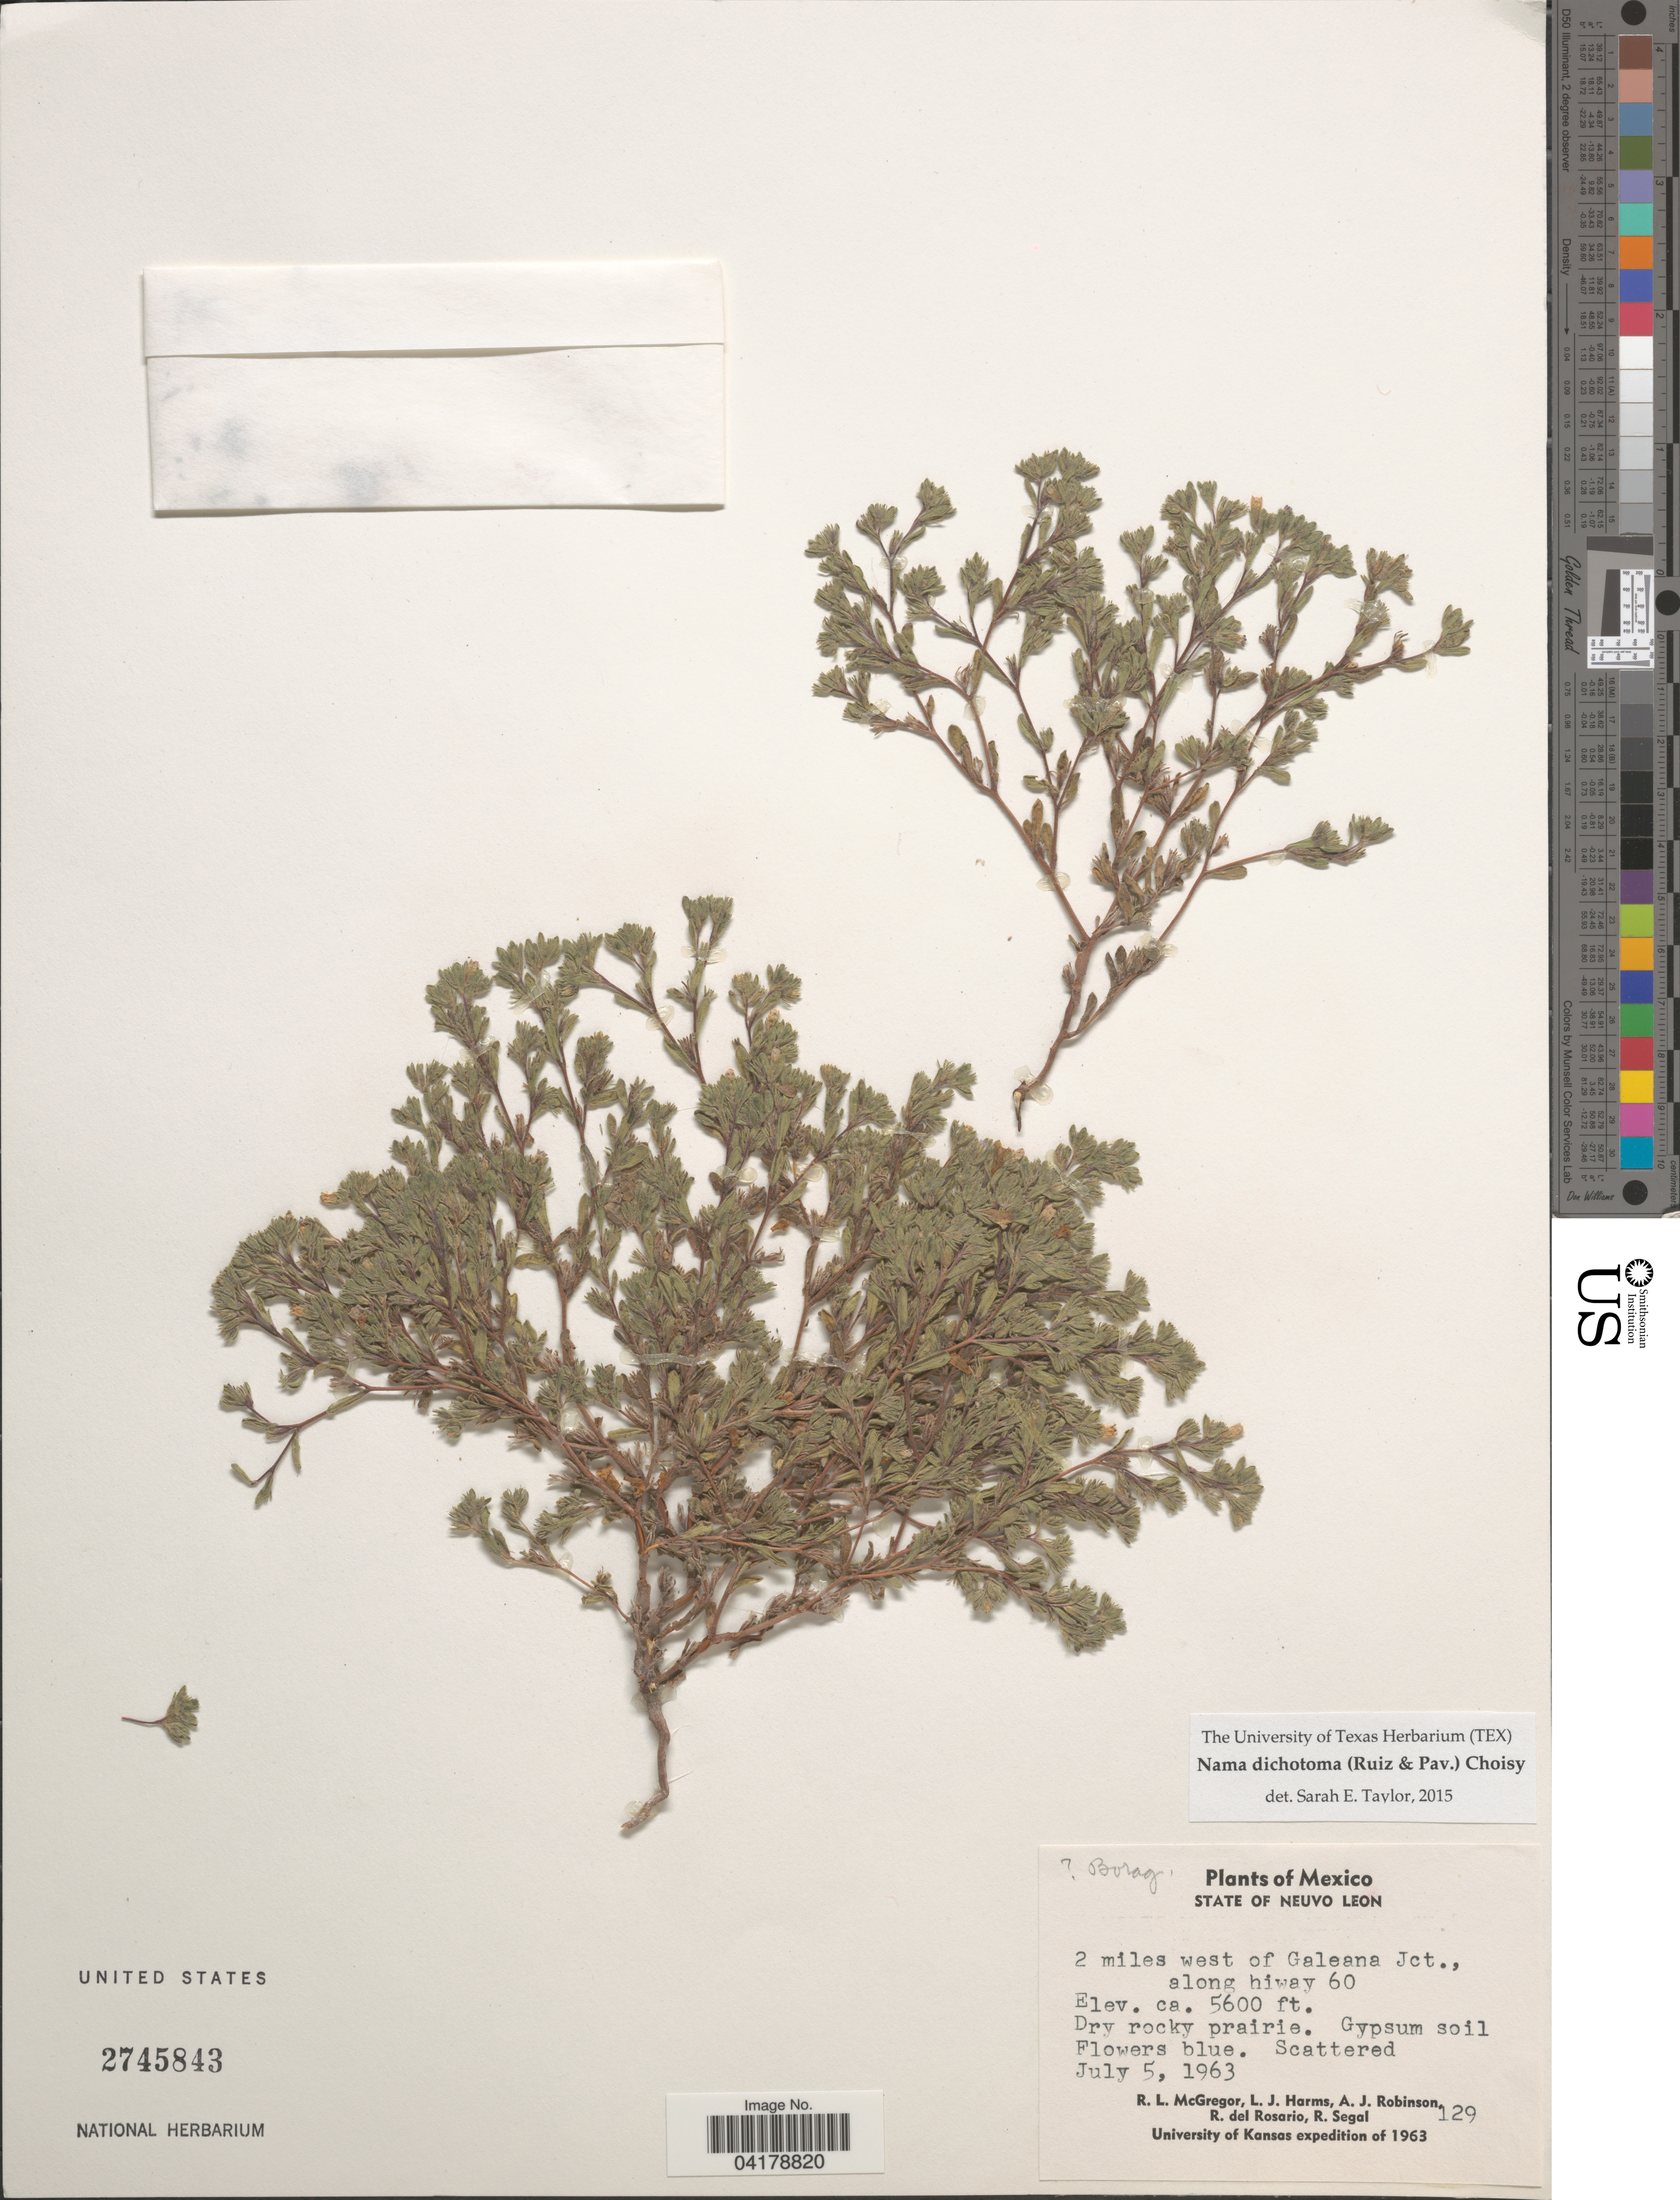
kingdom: Plantae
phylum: Tracheophyta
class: Magnoliopsida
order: Boraginales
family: Namaceae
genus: Nama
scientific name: Nama dichotoma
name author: (Ruiz & Pav.) Choisy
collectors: R. McGregor, L. Harms, A. J. Robinson, R. del Rosario & R. Segal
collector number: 129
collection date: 1963-07-05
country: Mexico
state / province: Nuevo León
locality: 2 miles west of Galeana Jct., along hiway 60. University of Kansas expedition of 1963.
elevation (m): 1707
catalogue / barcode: US 2745843